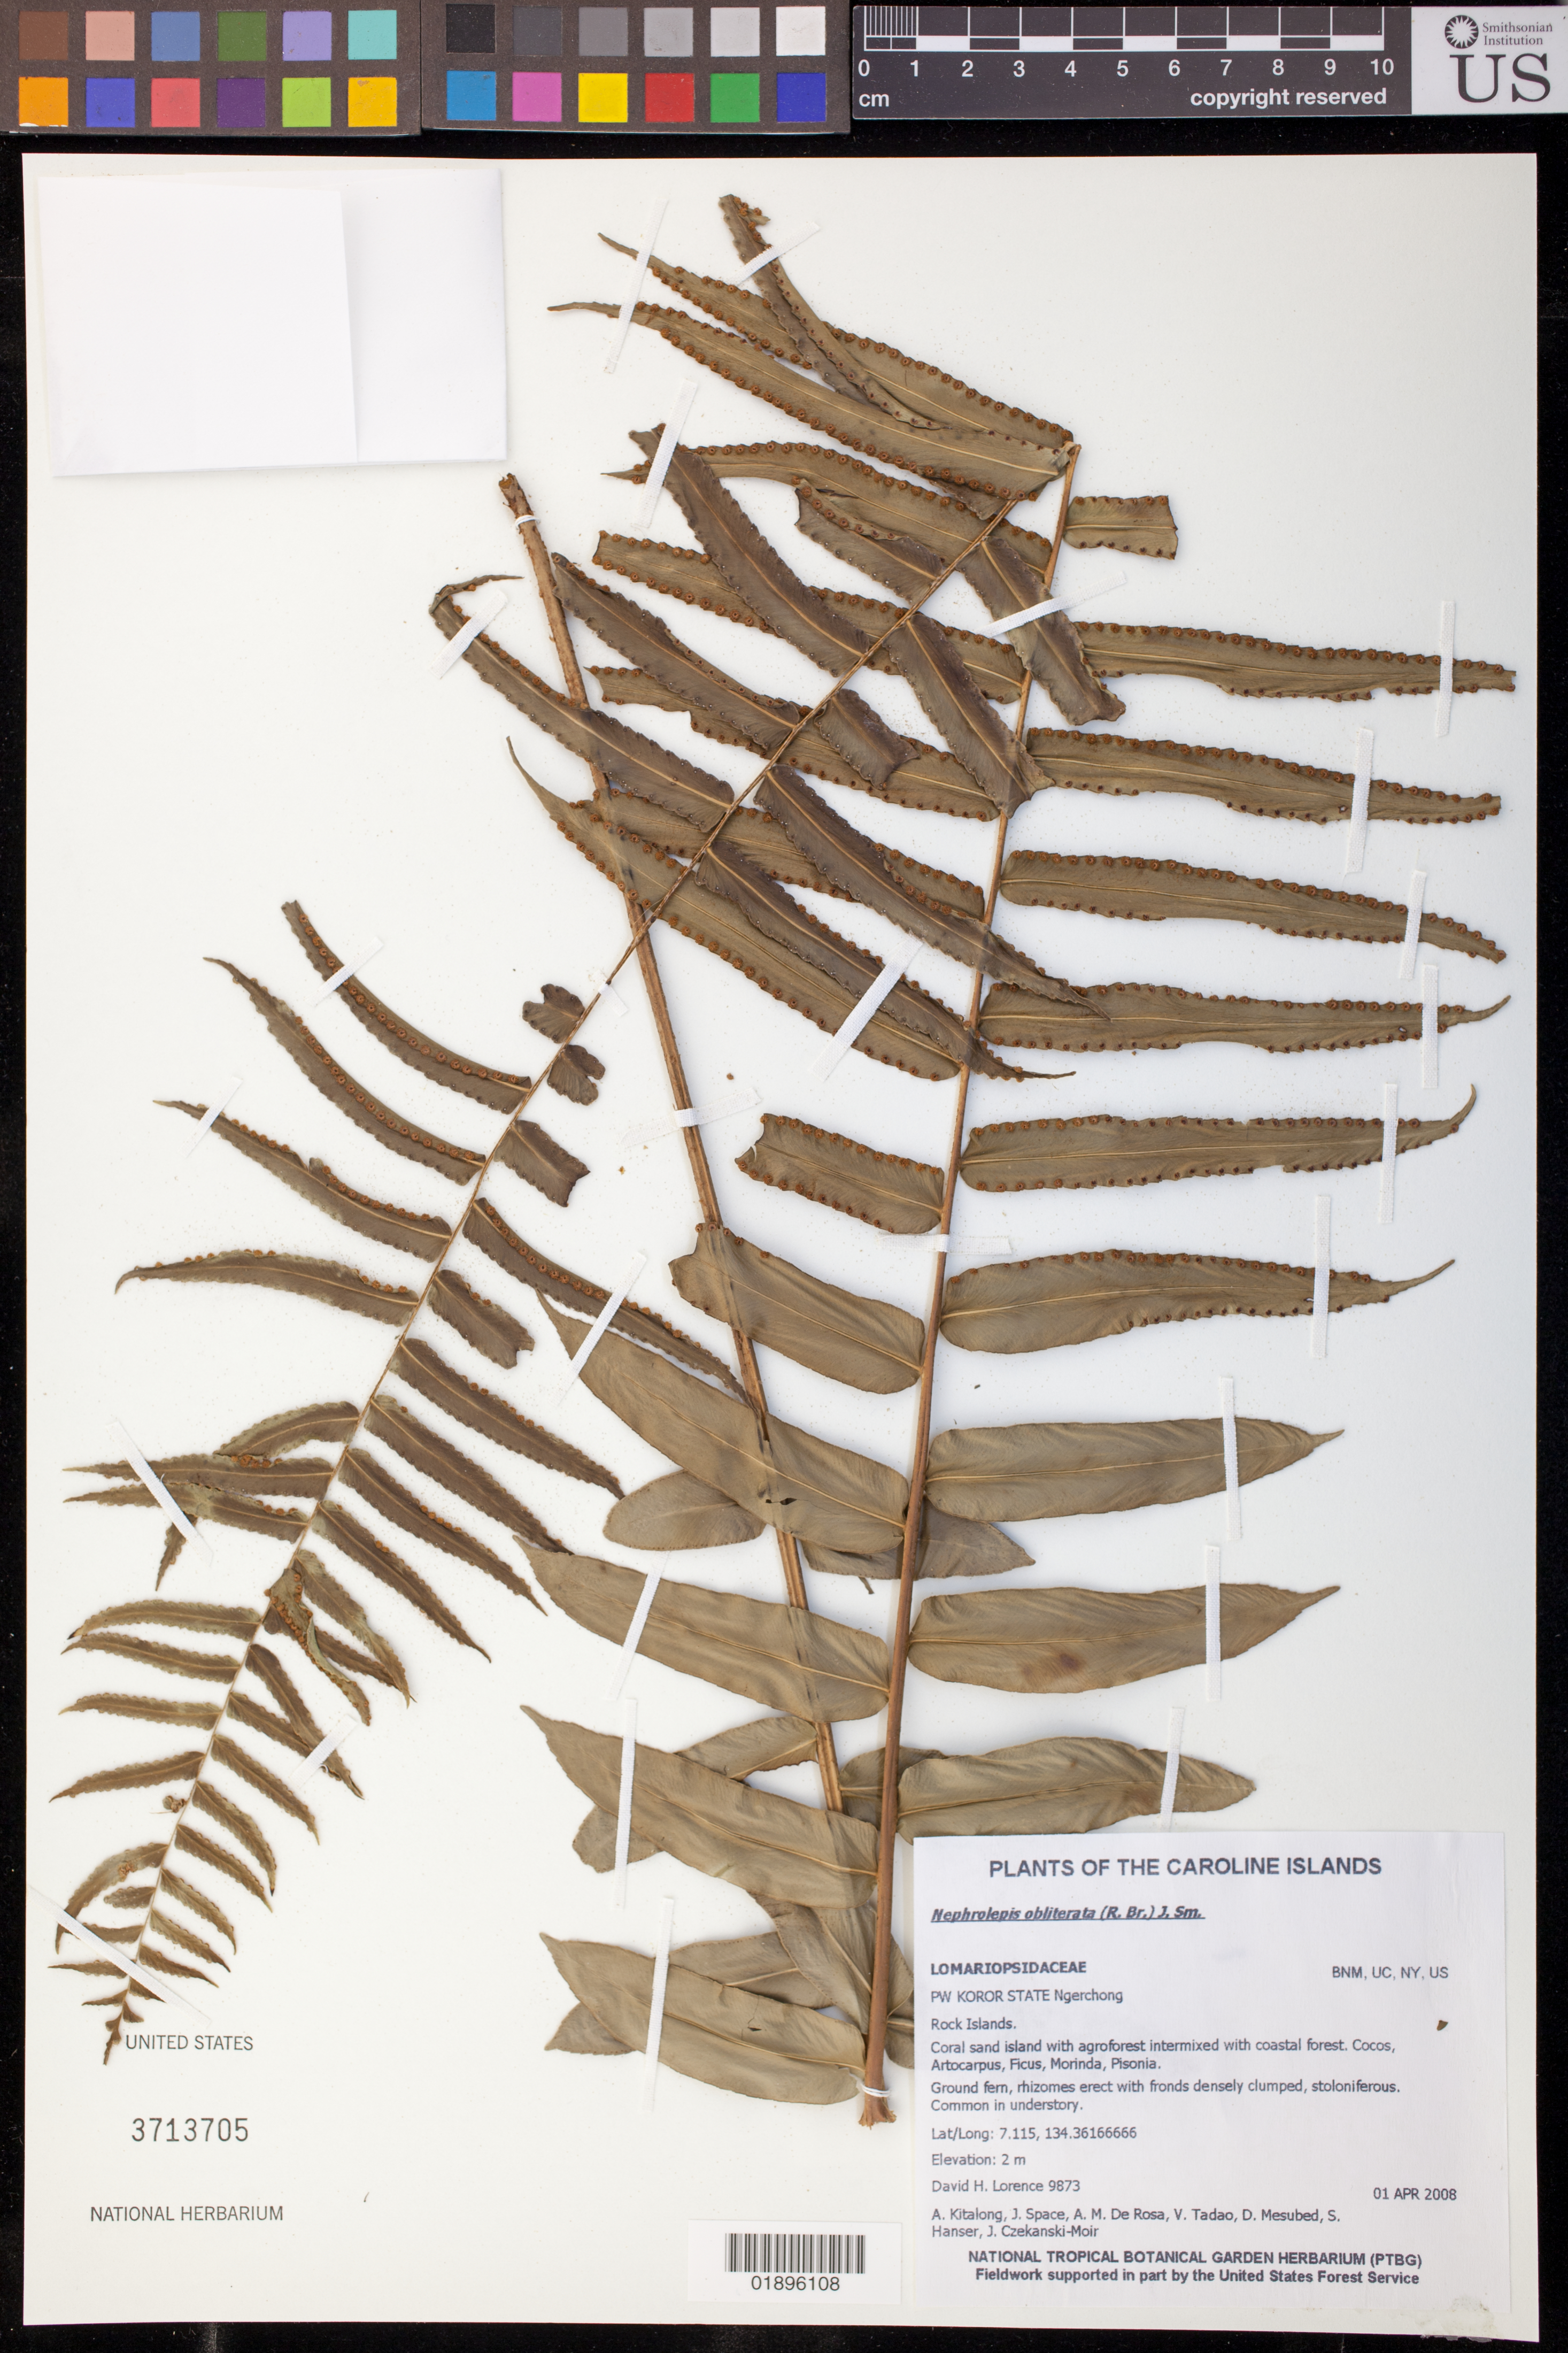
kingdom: Plantae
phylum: Tracheophyta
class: Polypodiopsida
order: Polypodiales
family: Nephrolepidaceae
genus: Nephrolepis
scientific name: Nephrolepis obliterata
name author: (R. Br.) J. Sm.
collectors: D. Lorence, A. Kitalong, J. Space, A. De Rosa, V. Tadao, D. Mesubed & S. Hanser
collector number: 9873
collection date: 2008-04-01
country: Palau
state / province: Koror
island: Rock Islands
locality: Coral sand island with agroforest intermixed with coastal forest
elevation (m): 2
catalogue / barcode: US 3713705